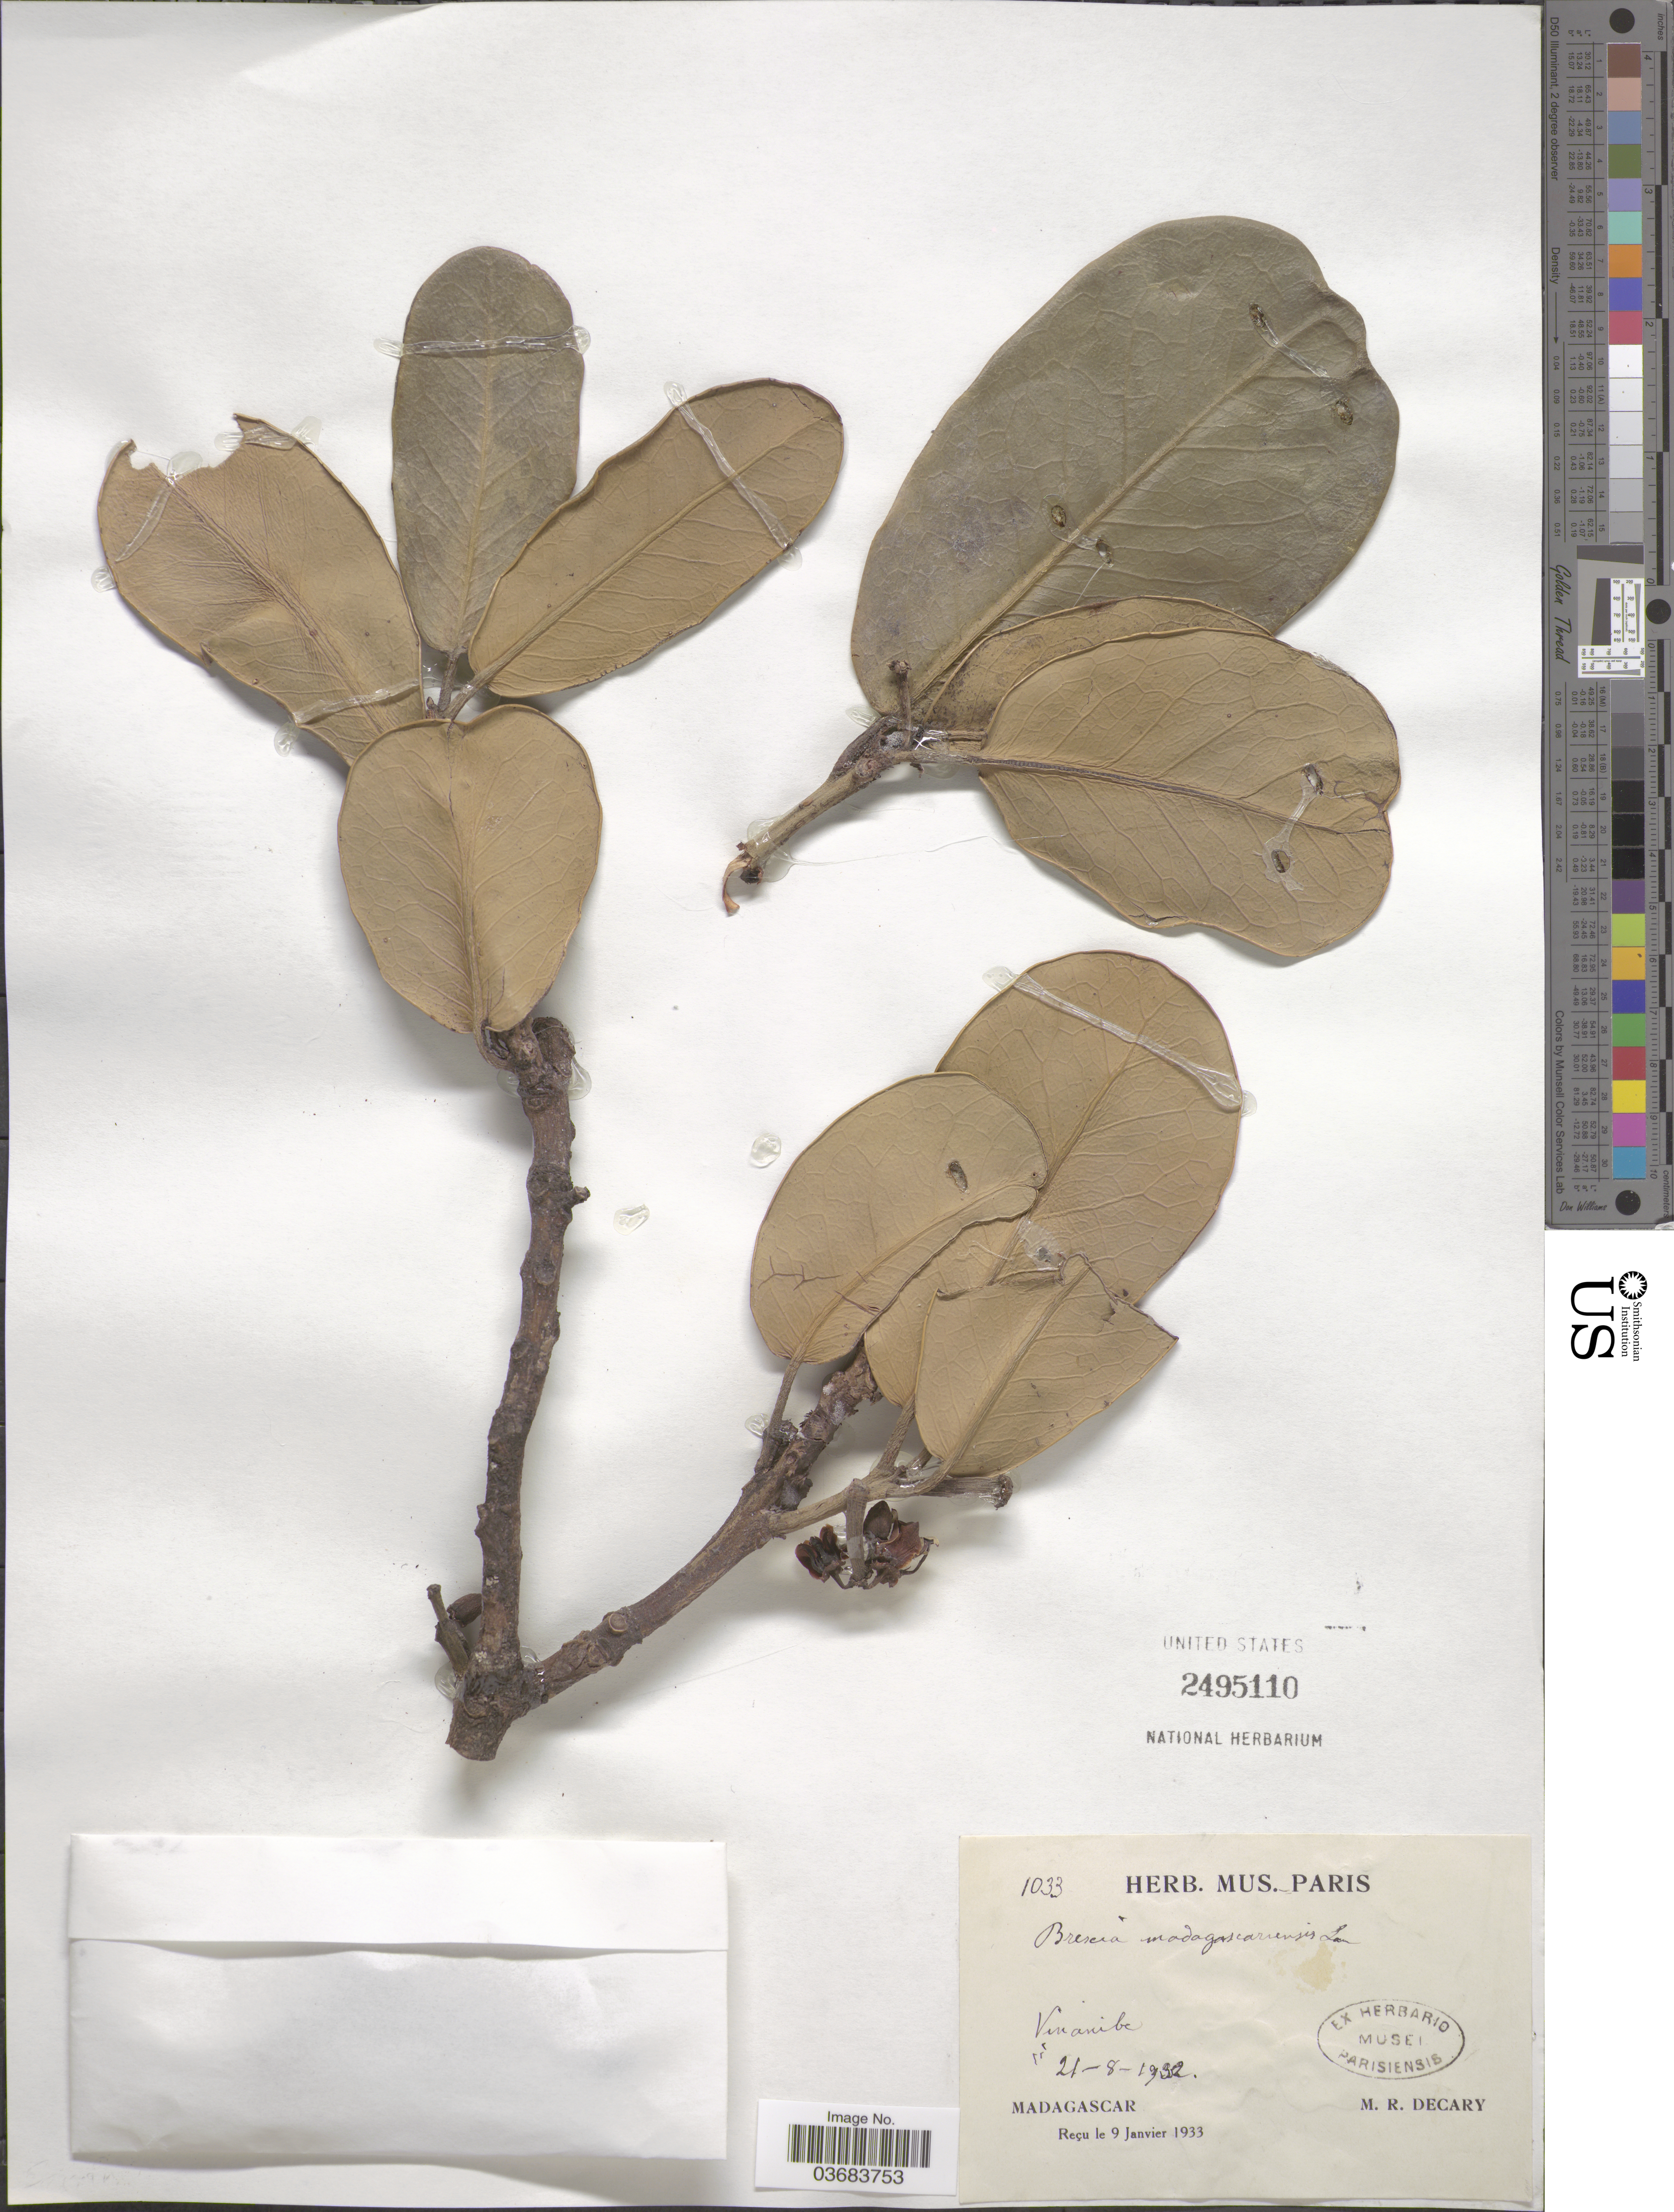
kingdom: Plantae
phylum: Tracheophyta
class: Magnoliopsida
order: Celastrales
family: Celastraceae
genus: Brexia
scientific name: Brexia madagascariensis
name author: (Lam.) Ker Gawl.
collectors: R. Decary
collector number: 1033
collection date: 1932-08-21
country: Madagascar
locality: Vinanibe.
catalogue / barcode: US 2495110